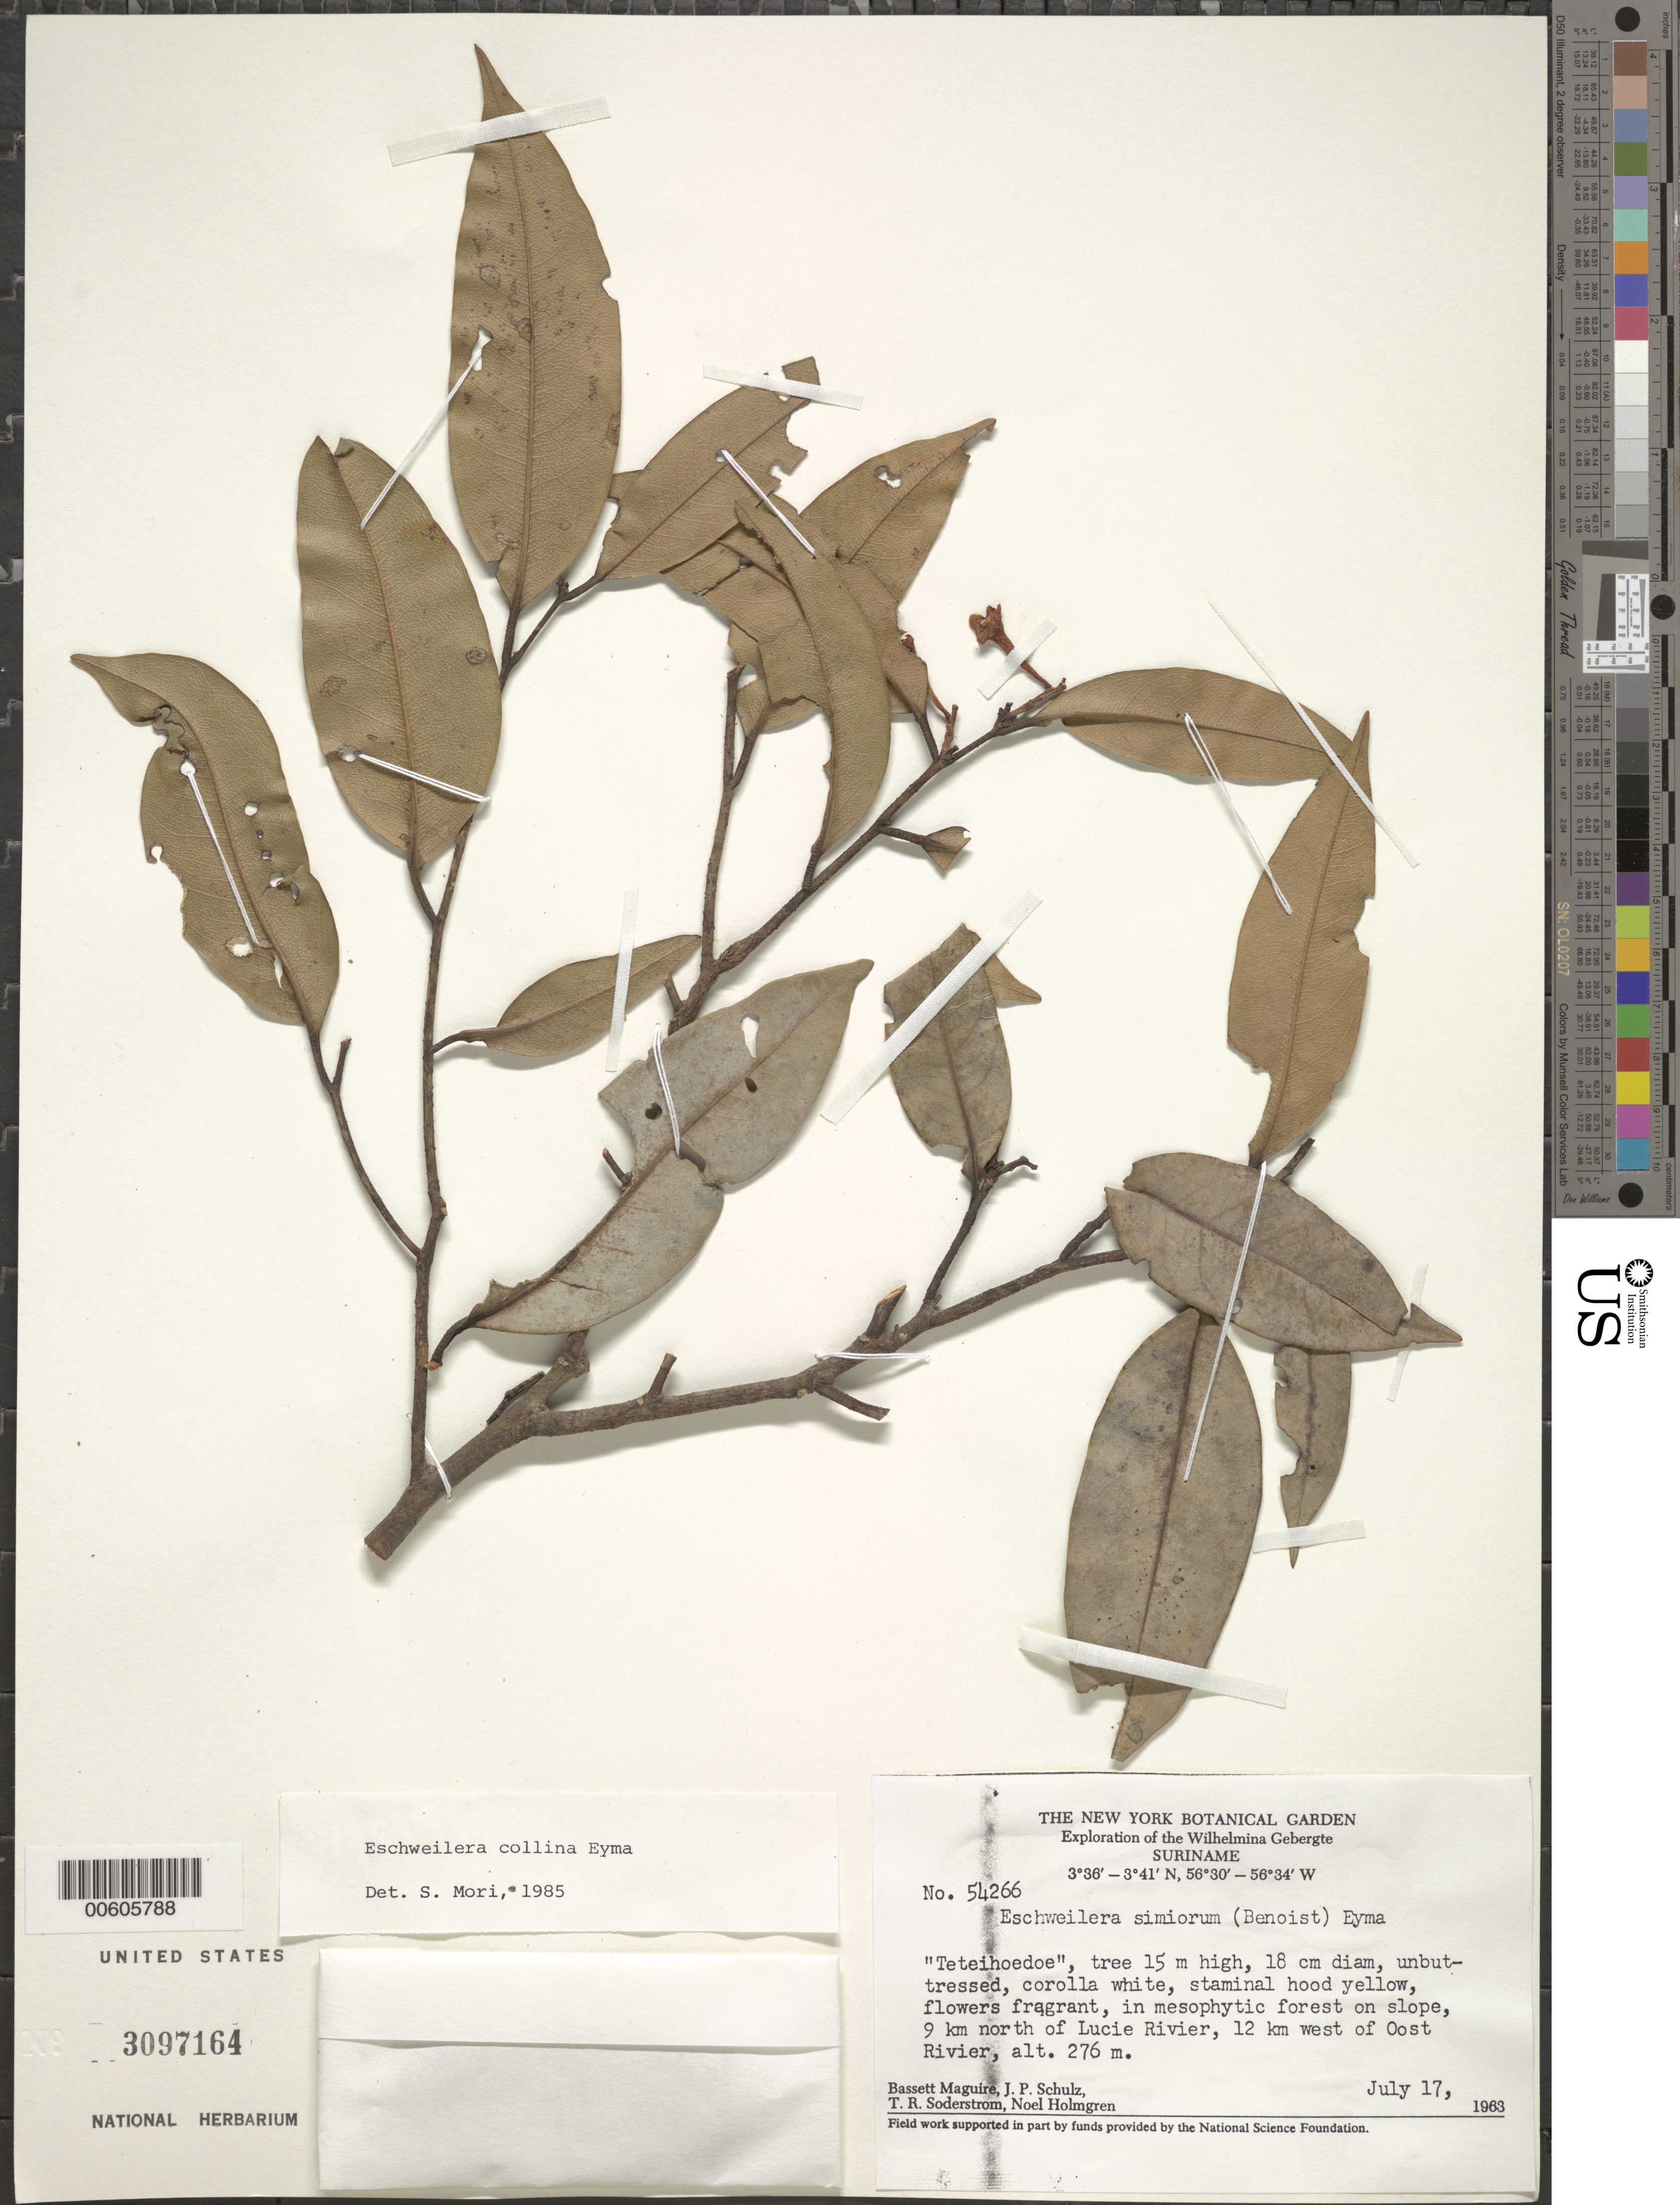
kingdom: Plantae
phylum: Tracheophyta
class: Magnoliopsida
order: Ericales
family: Lecythidaceae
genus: Eschweilera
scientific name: Eschweilera collina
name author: Eyma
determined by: Mori, Scott A.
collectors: B. Maguire, J. P. Schulz, T. R. Soderstrom & N. H. Holmgren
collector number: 54266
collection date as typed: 17-Jul-63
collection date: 1963-07-17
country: Suriname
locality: Lucie R., 9 km N of and 12 km W of Oost R., Wilhelmina Gebergte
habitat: Mesophytic forest on slope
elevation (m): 276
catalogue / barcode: US 3097164